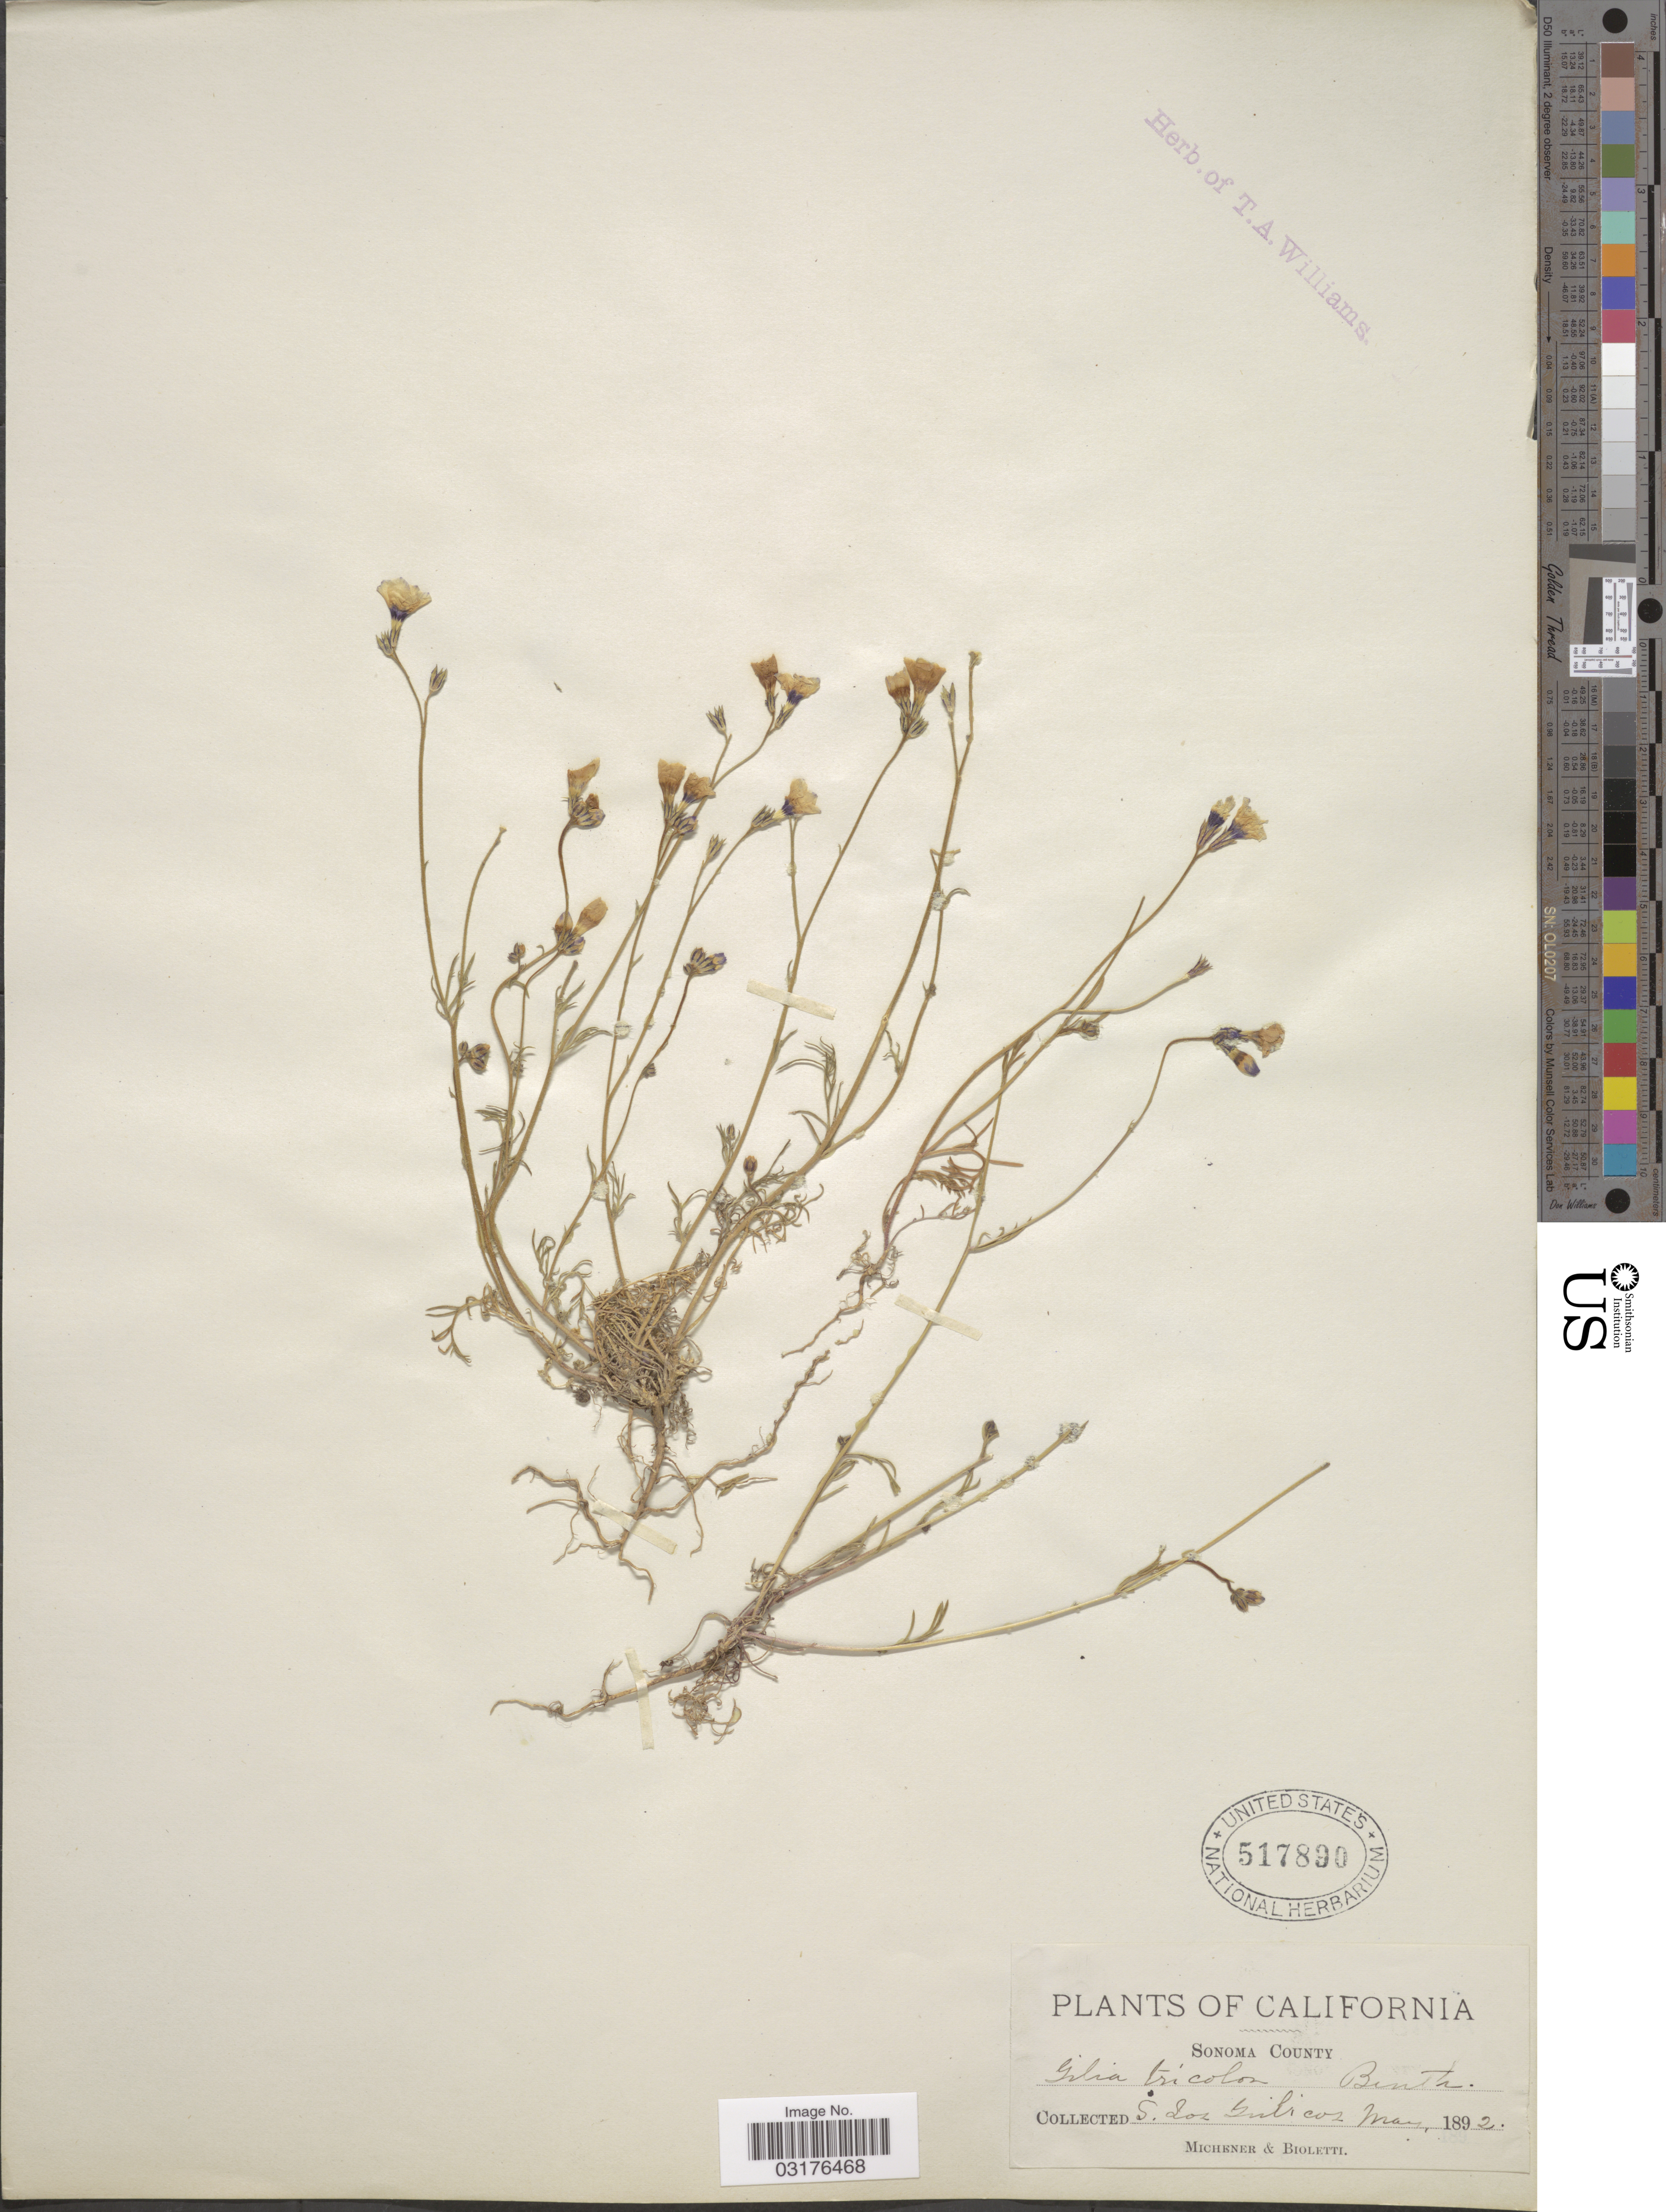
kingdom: Plantae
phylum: Tracheophyta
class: Magnoliopsida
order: Ericales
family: Polemoniaceae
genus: Gilia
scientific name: Gilia tricolor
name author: Benth.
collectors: -. Michener & -- Bioletti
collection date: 1892-03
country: United States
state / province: California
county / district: Sonoma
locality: Sonoma County, S. Los Guilicos.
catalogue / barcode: US 517890